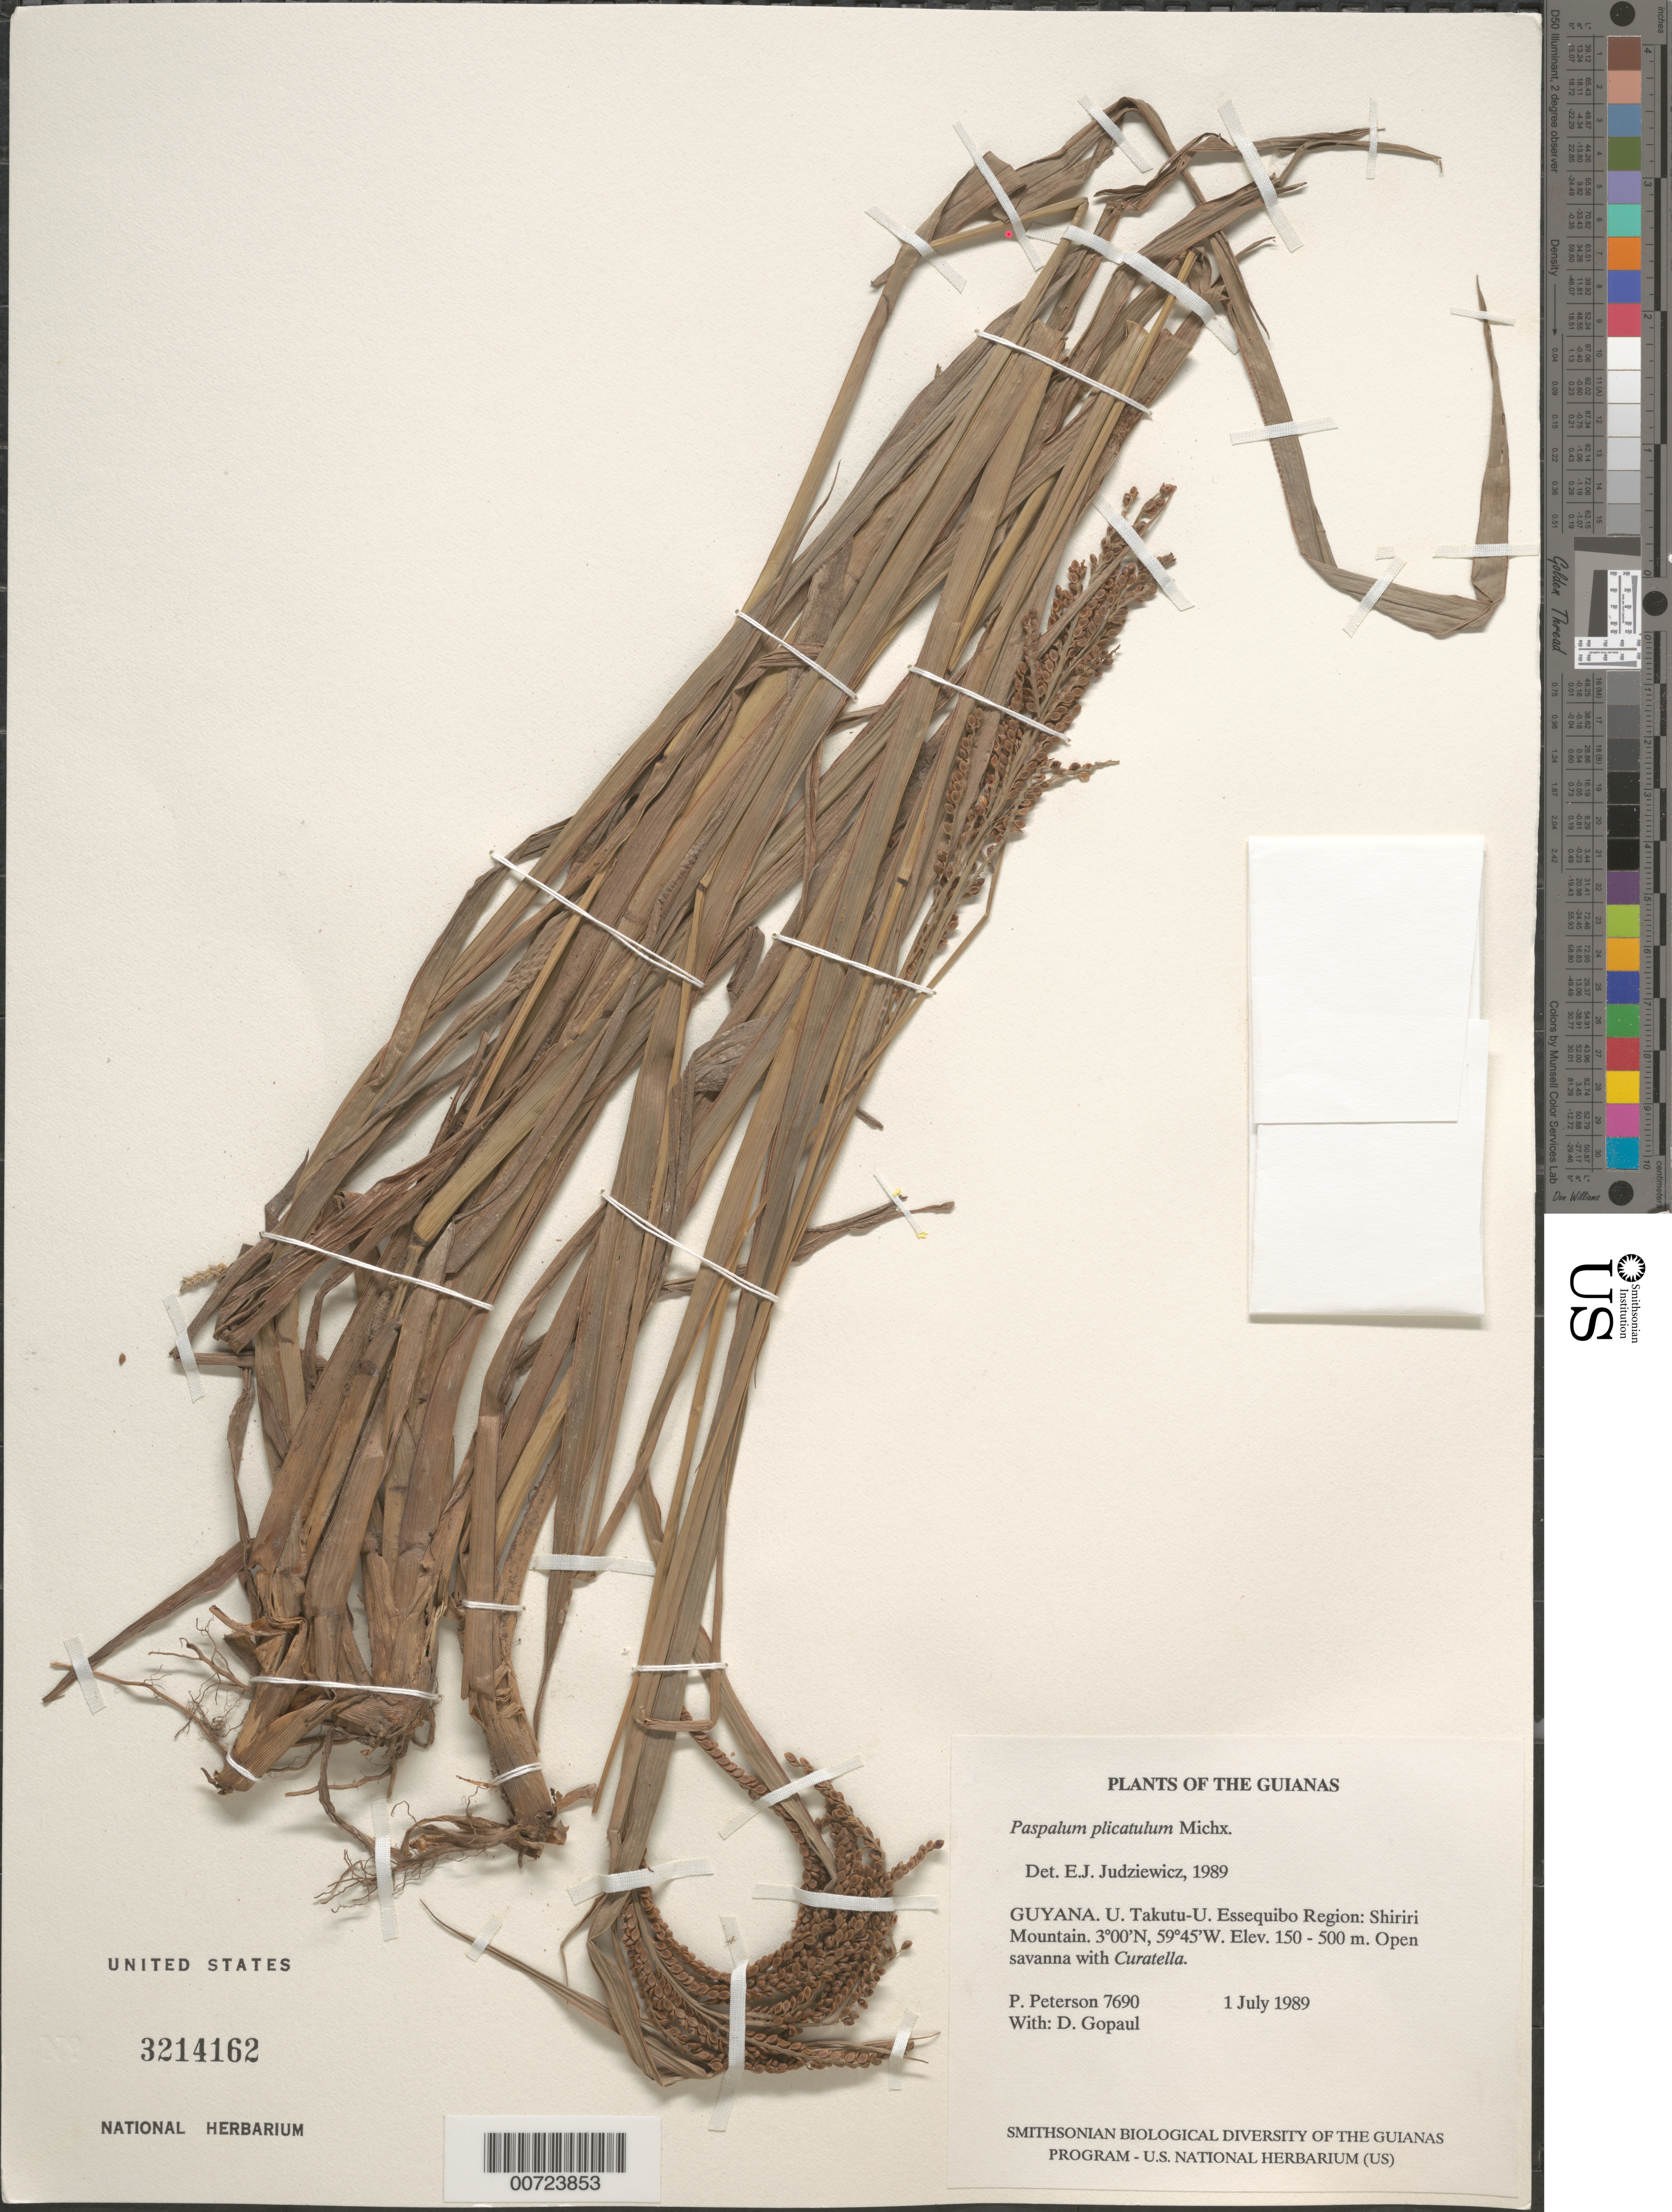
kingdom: Plantae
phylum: Tracheophyta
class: Liliopsida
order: Poales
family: Poaceae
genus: Paspalum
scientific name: Paspalum plicatulum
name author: Michx.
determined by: Judziewicz, E. J.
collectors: P. M. Peterson & D. Gopaul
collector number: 7690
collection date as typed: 1 July 1989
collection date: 1989-07-01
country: Guyana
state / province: U. Takutu-U. Essequibo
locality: Shiriri Mountain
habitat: Open savanna with Curatella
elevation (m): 150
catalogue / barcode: US 3214162